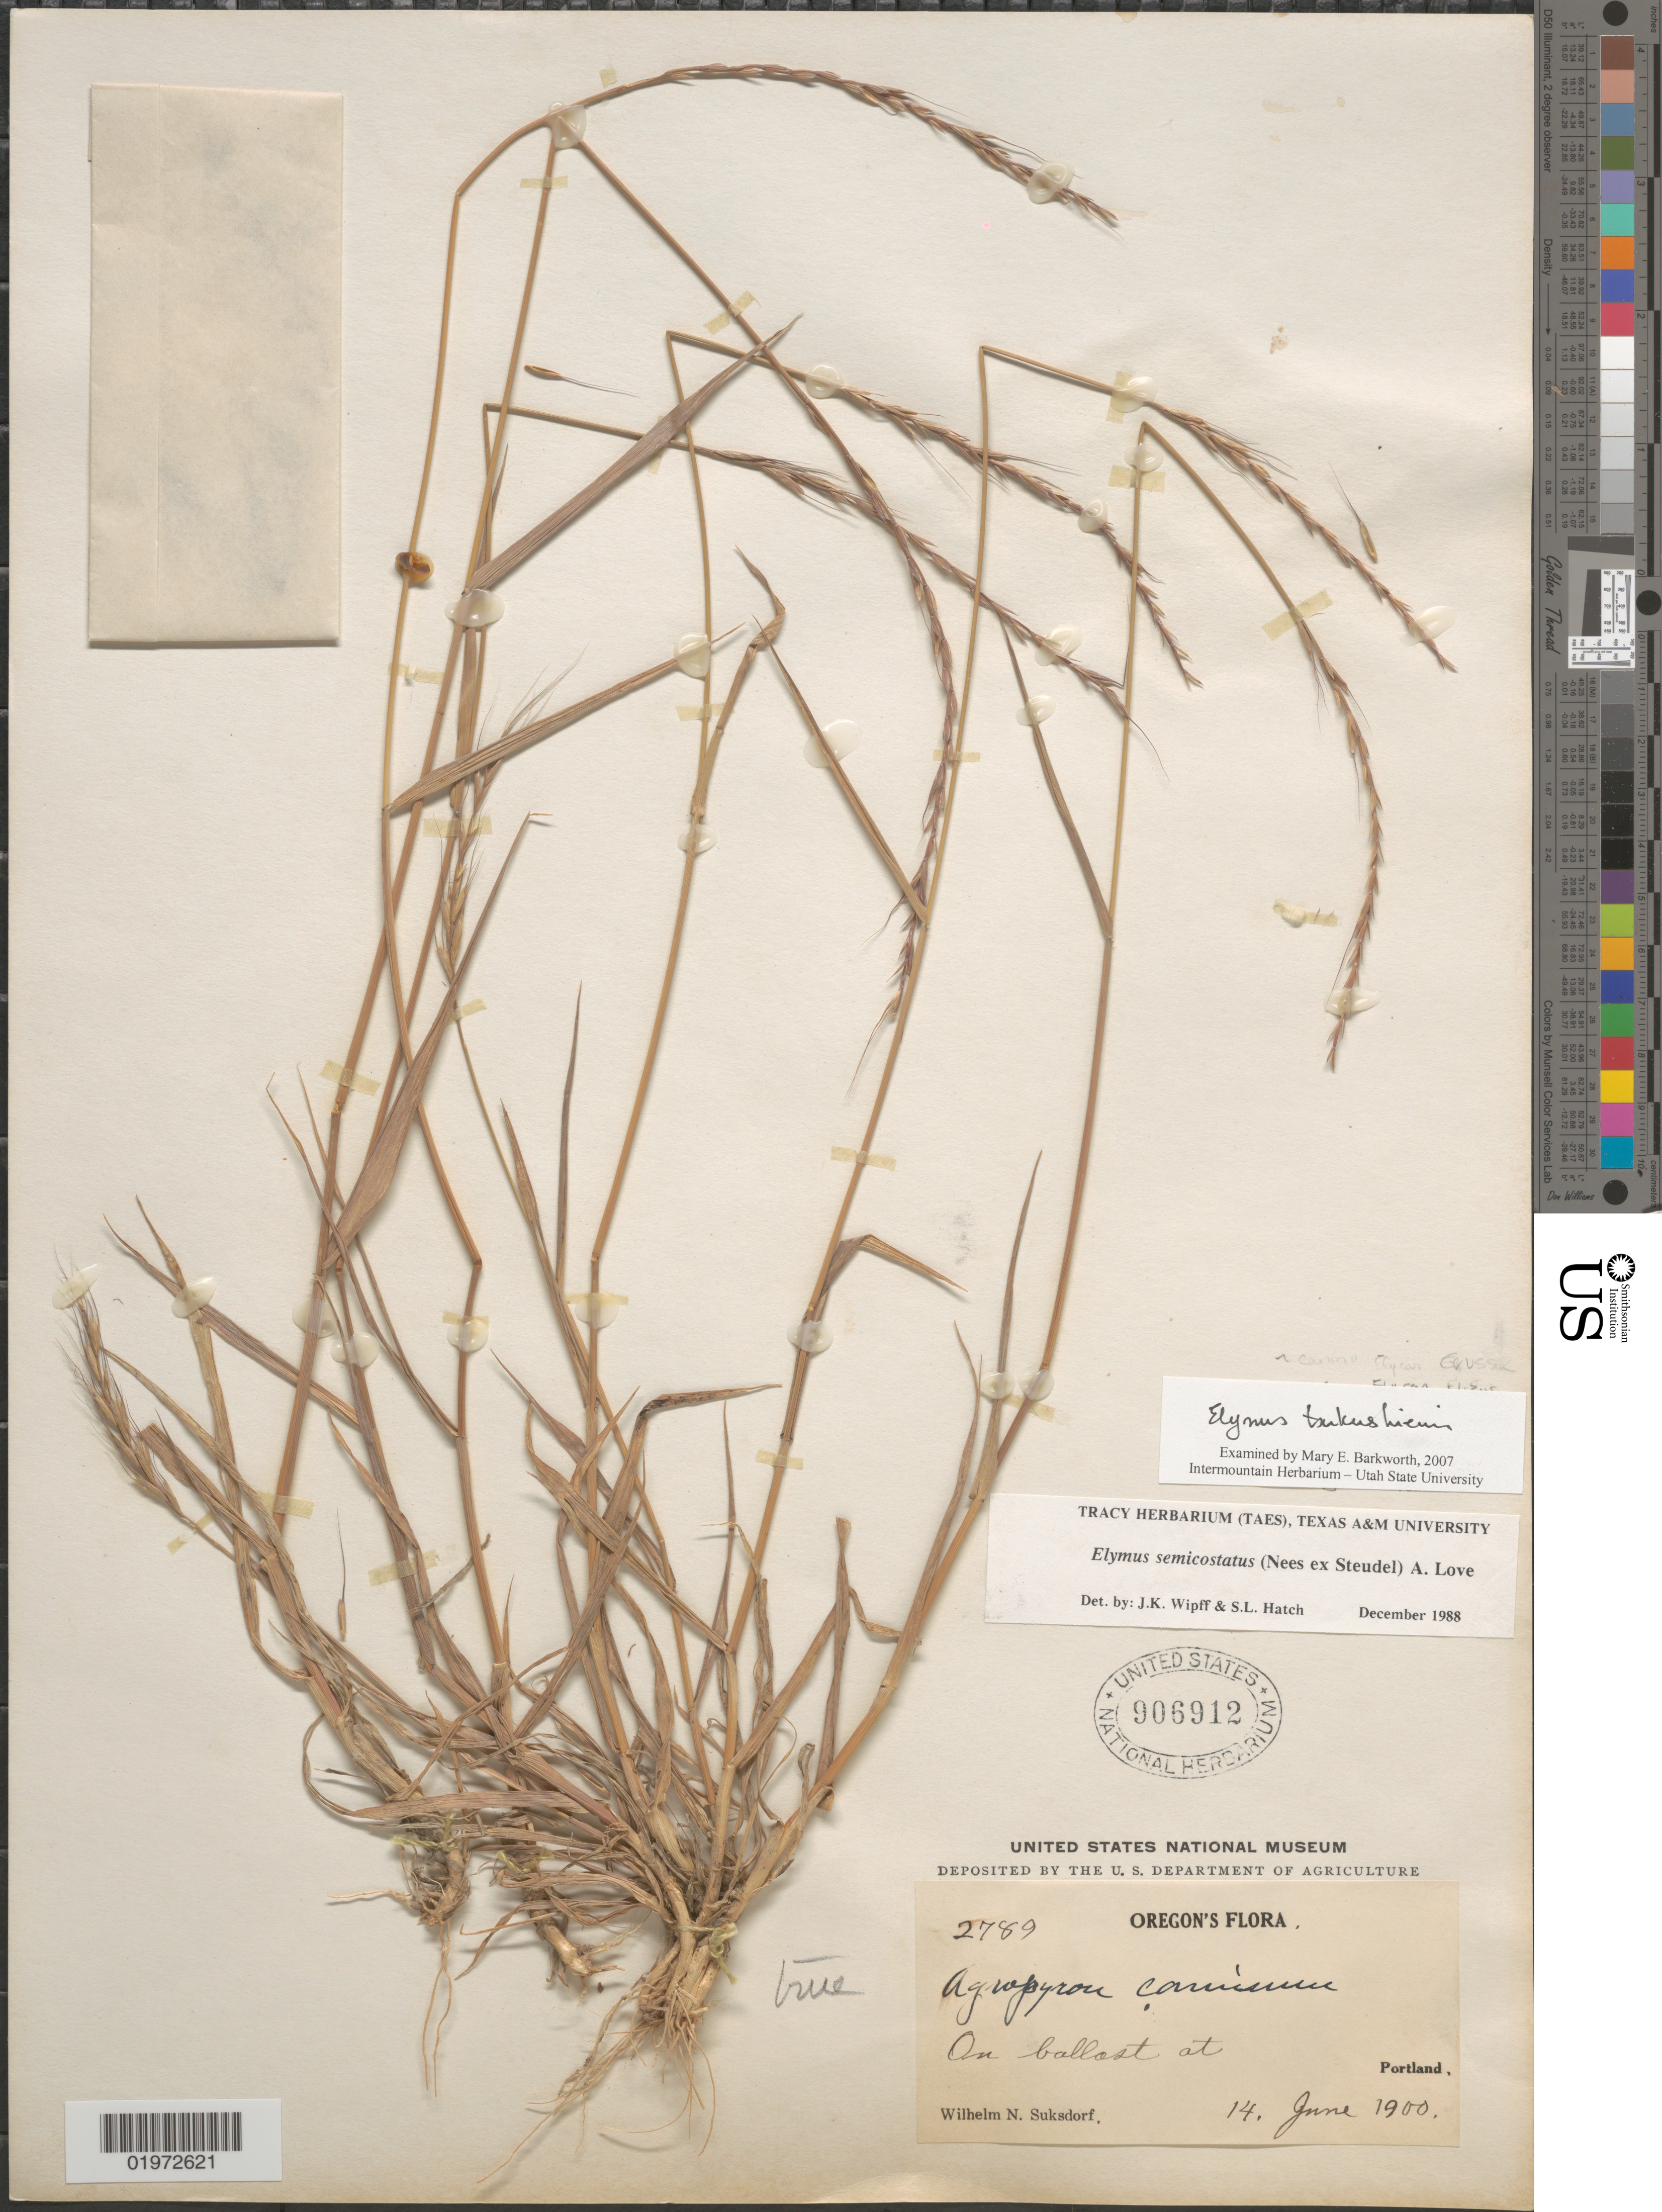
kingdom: Plantae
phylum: Tracheophyta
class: Liliopsida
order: Poales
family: Poaceae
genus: Elymus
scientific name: Elymus tsukushiensis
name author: Honda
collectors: W. N. Suksdorf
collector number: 2789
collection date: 1900-06-14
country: United States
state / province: Oregon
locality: On the ballast at Portland.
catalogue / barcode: US 906912